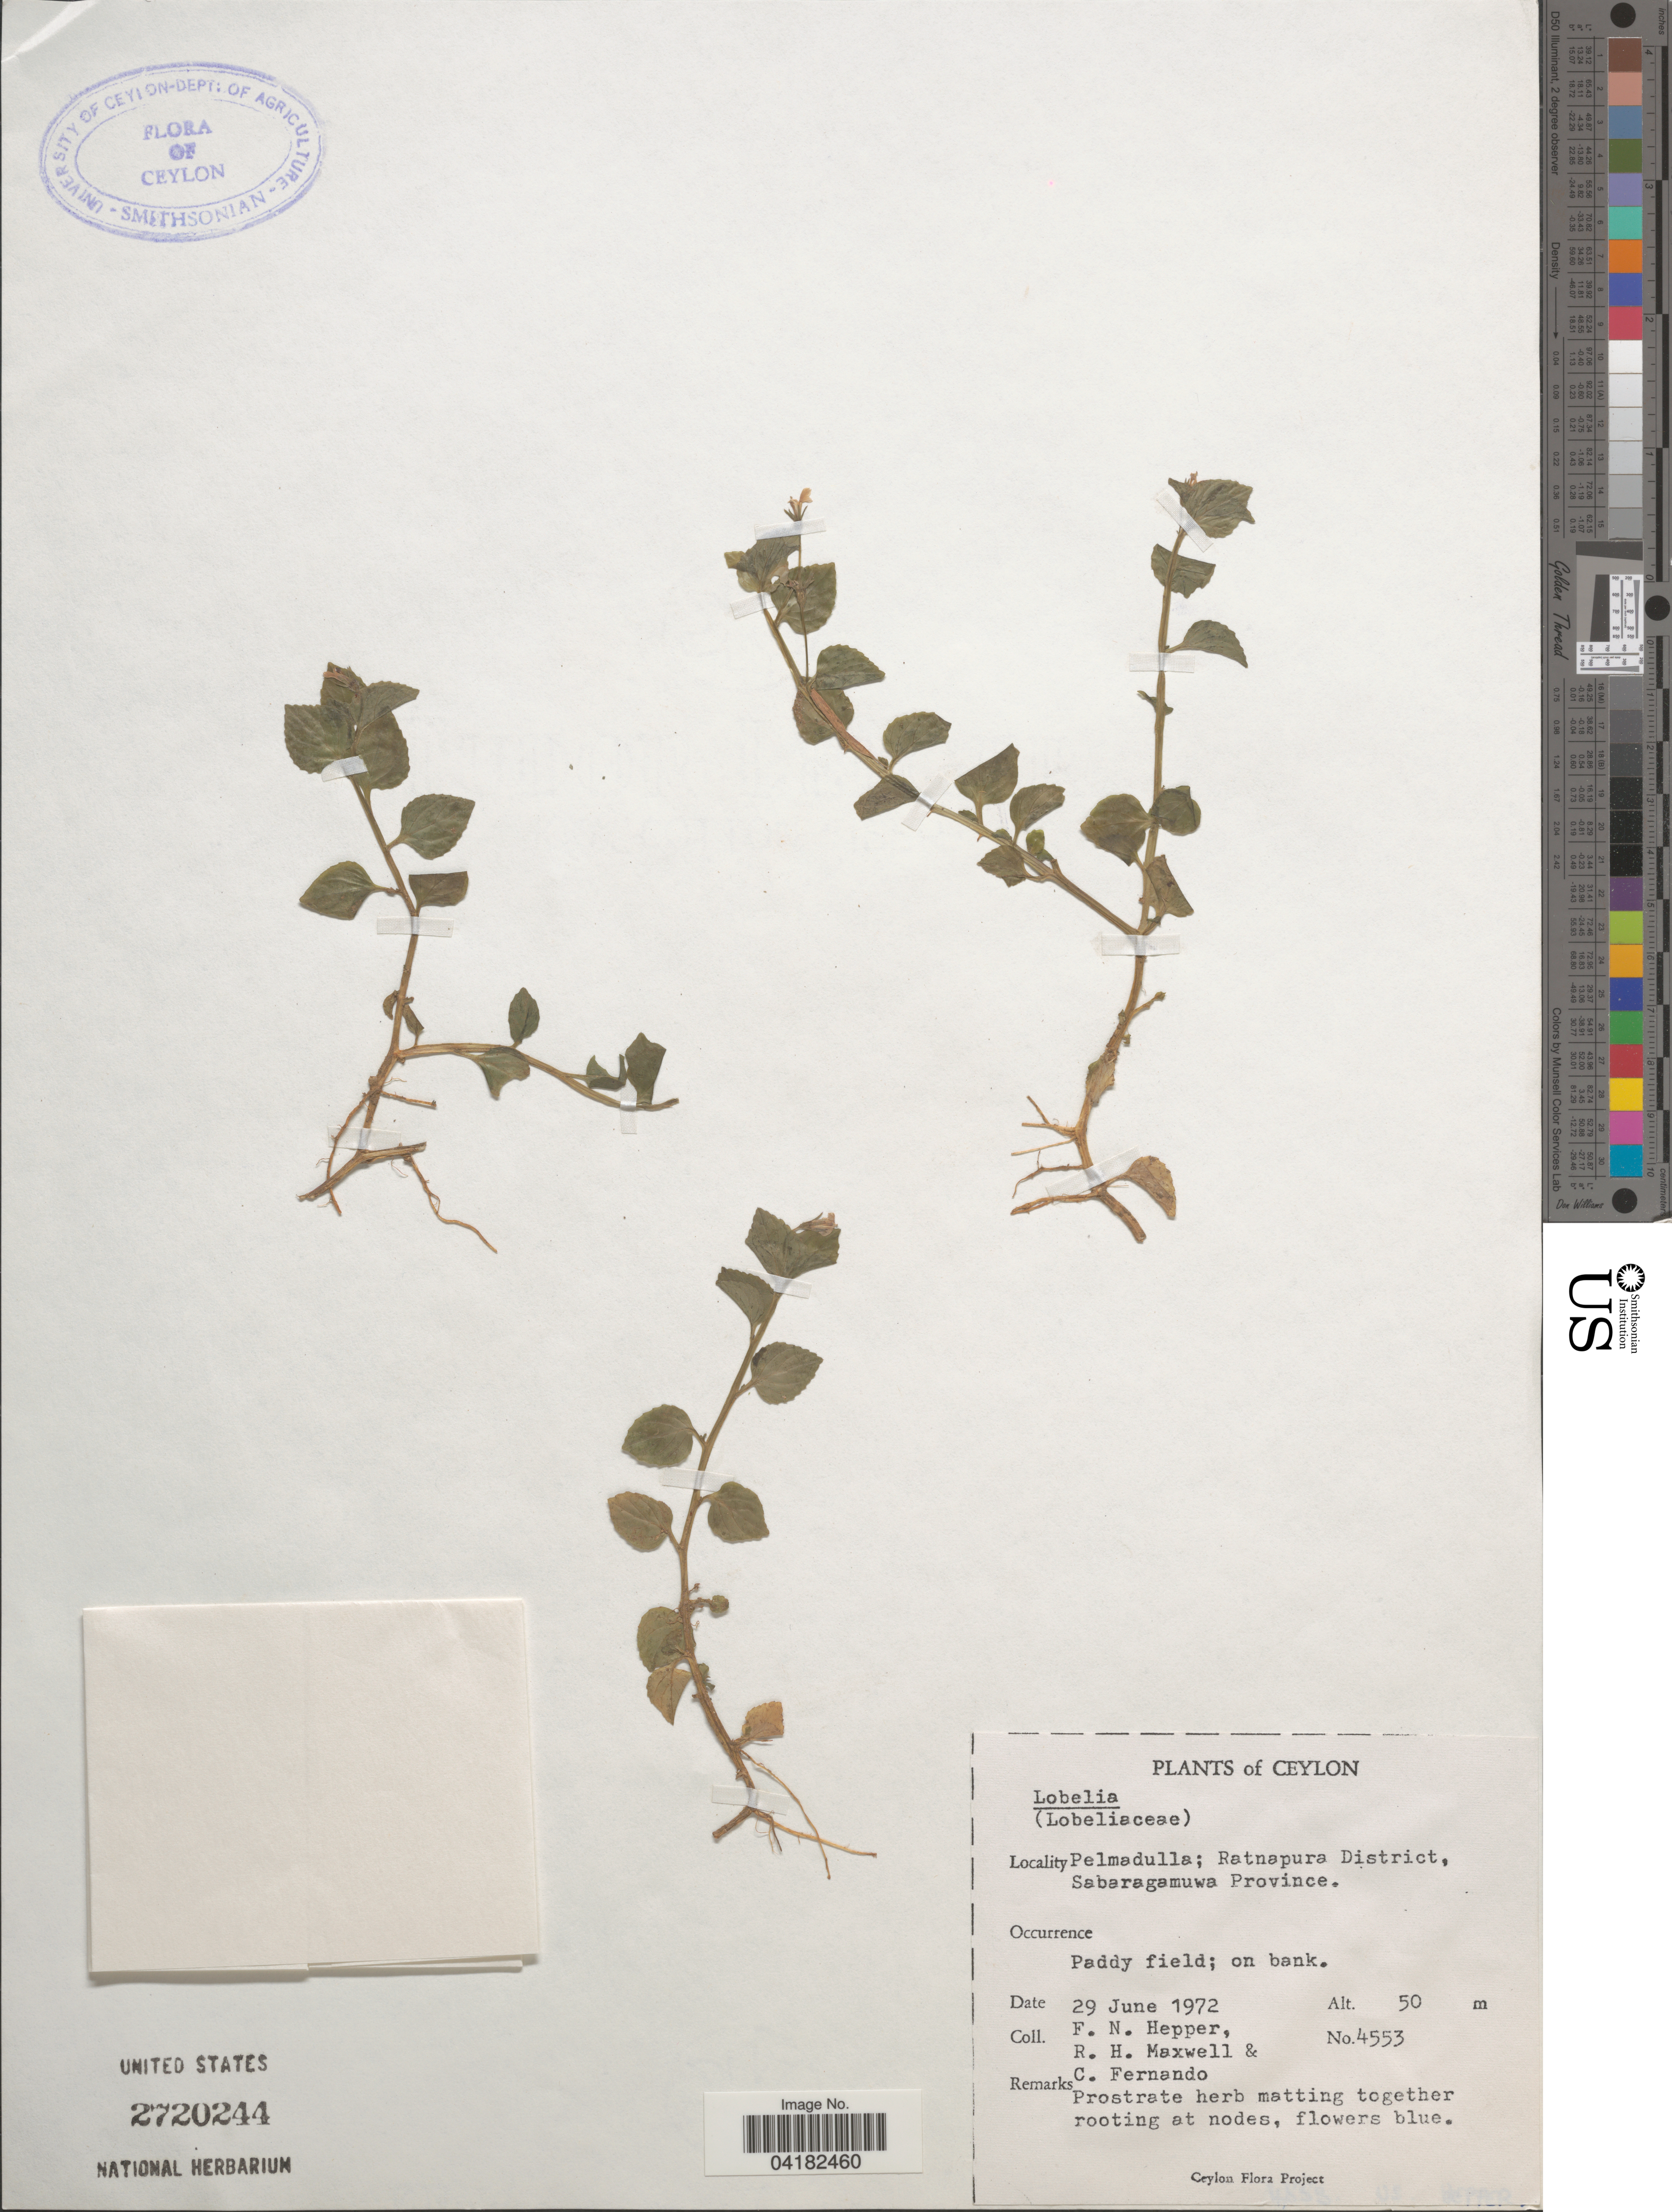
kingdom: Plantae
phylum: Tracheophyta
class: Magnoliopsida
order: Asterales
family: Campanulaceae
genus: Lobelia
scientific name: Lobelia sp.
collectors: F. Hepper, R. Maxwell & C. Fernando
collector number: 4553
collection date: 1972-06-29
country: Sri Lanka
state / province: Sabaragamuwa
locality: Ceylon. Pelmadulla; Ratnapura District.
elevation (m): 50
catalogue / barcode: US 2720244